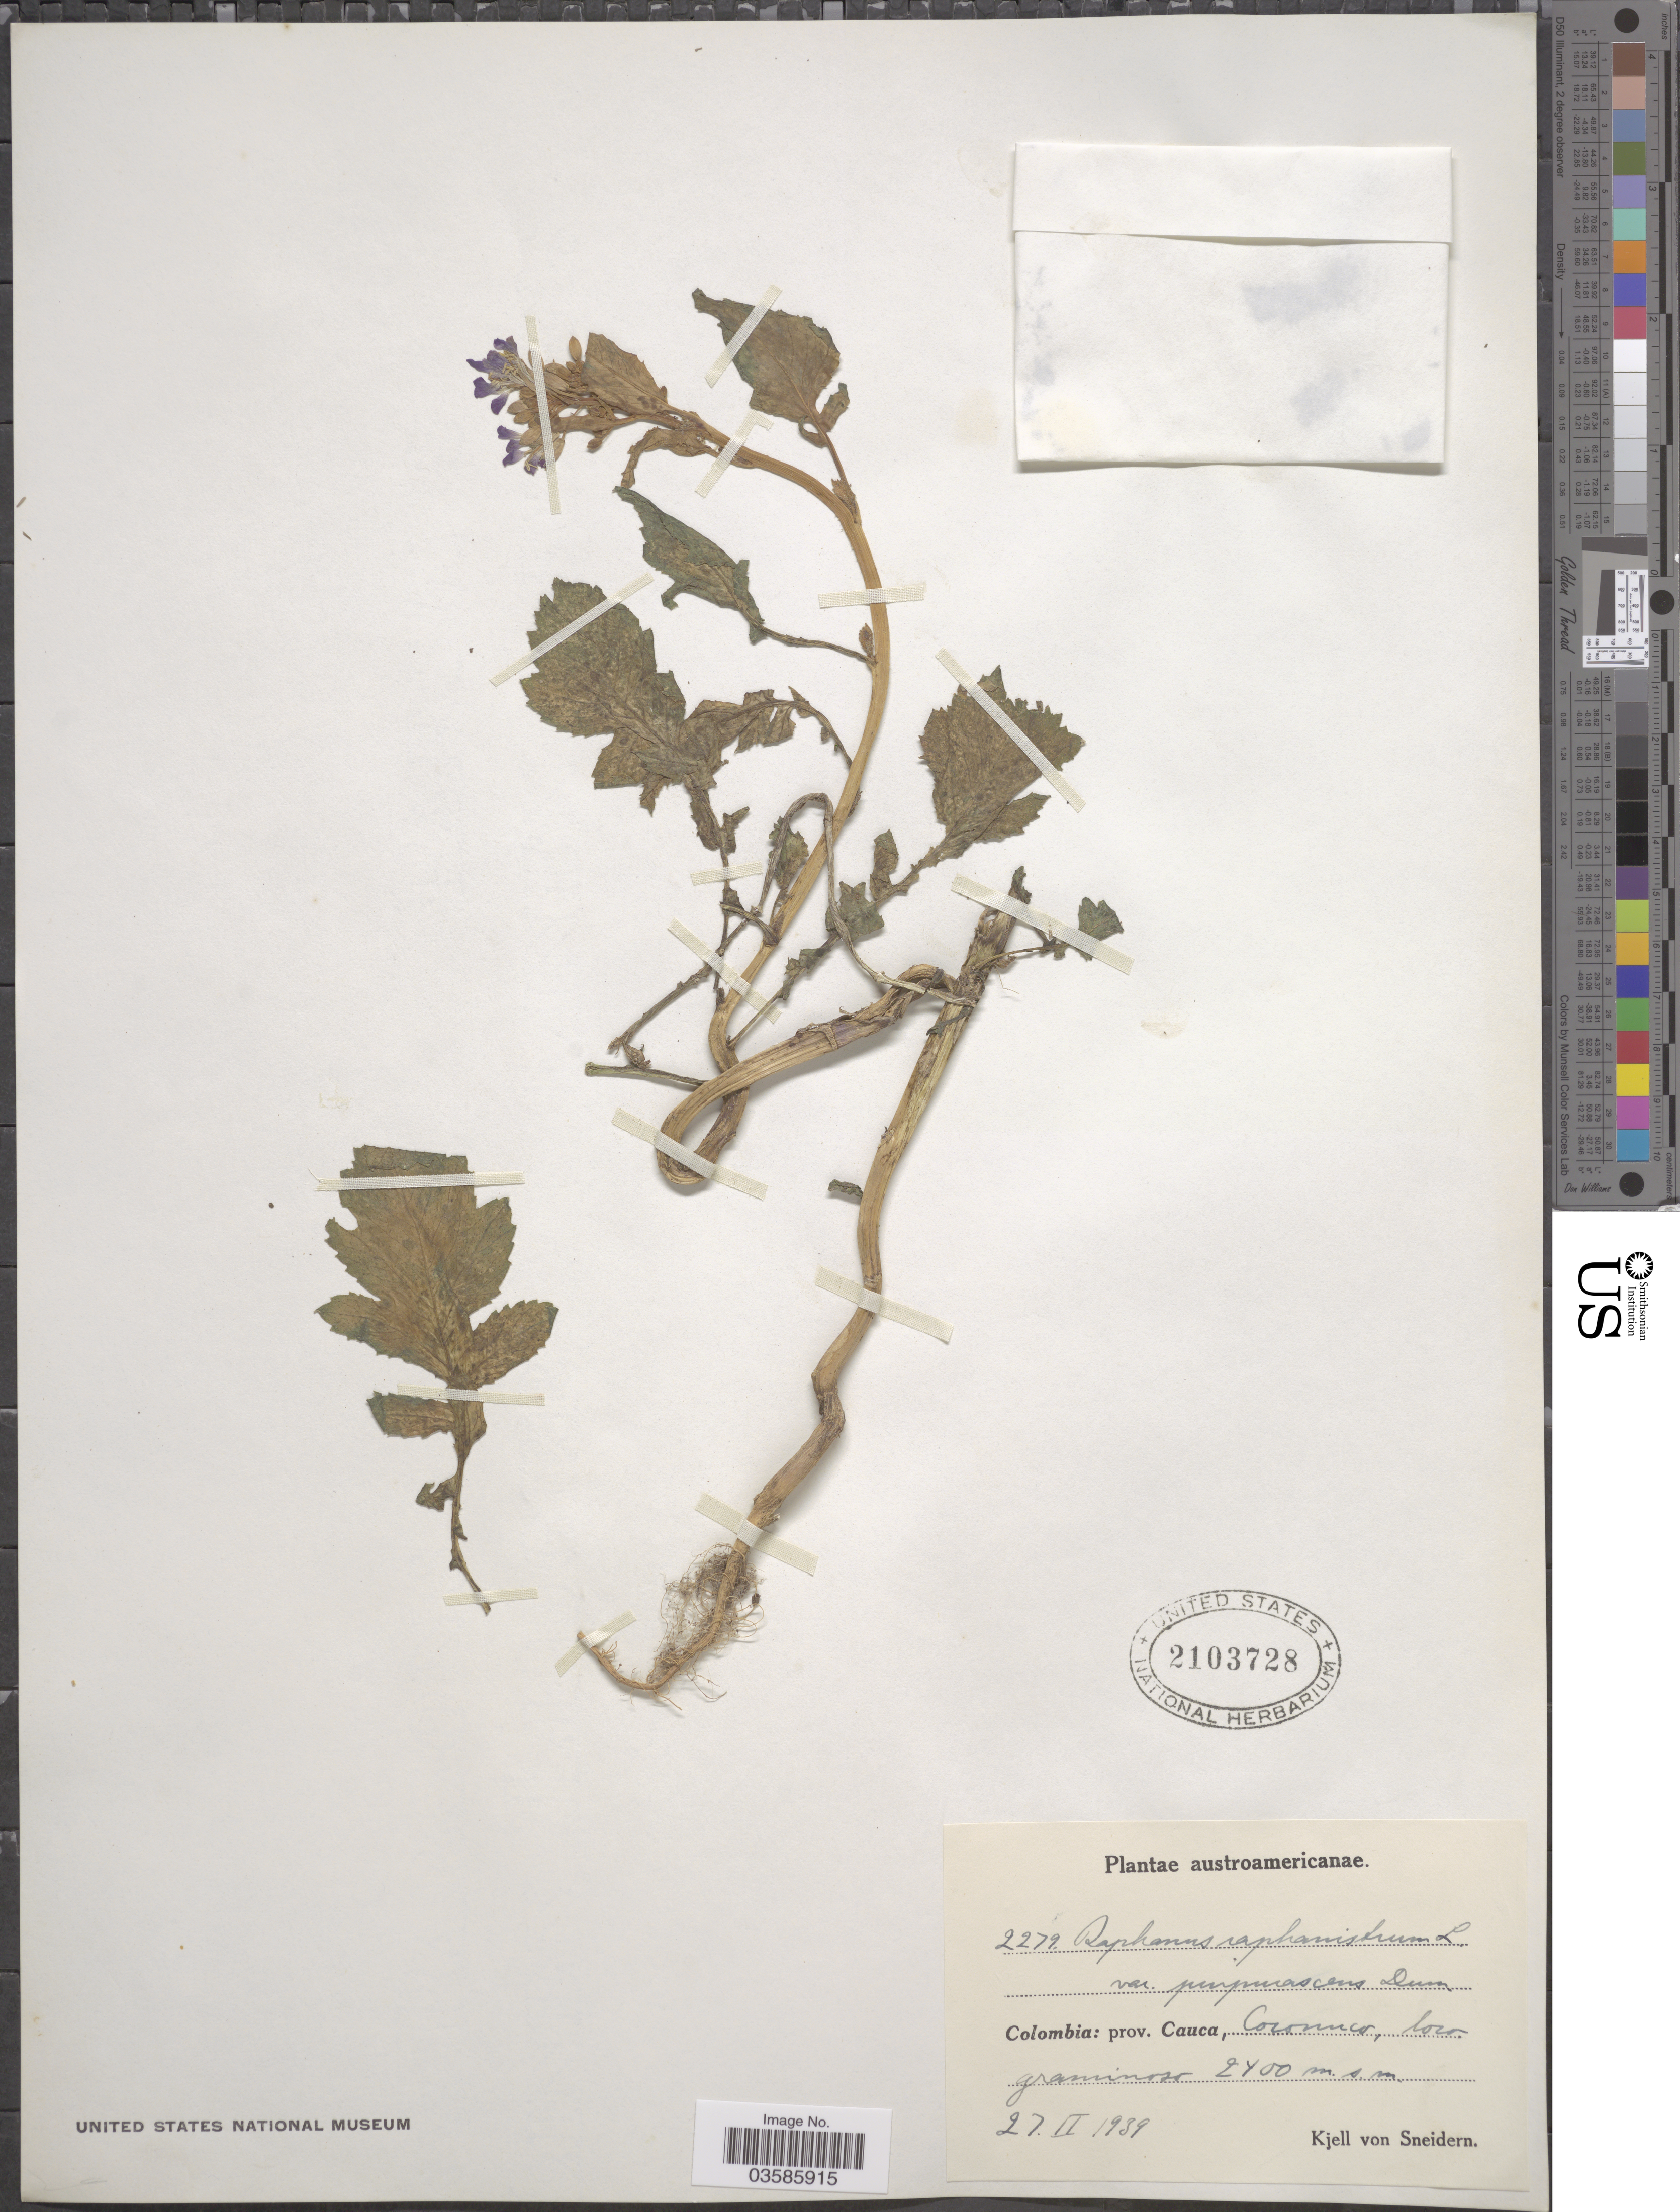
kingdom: Plantae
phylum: Tracheophyta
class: Magnoliopsida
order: Brassicales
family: Brassicaceae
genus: Raphanus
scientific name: Raphanus raphanistrum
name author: L.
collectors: K. von Sneidern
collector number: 2279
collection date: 1939-02-27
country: Colombia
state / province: Cauca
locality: Coconuco loco grandioso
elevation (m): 2400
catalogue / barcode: US 2103728